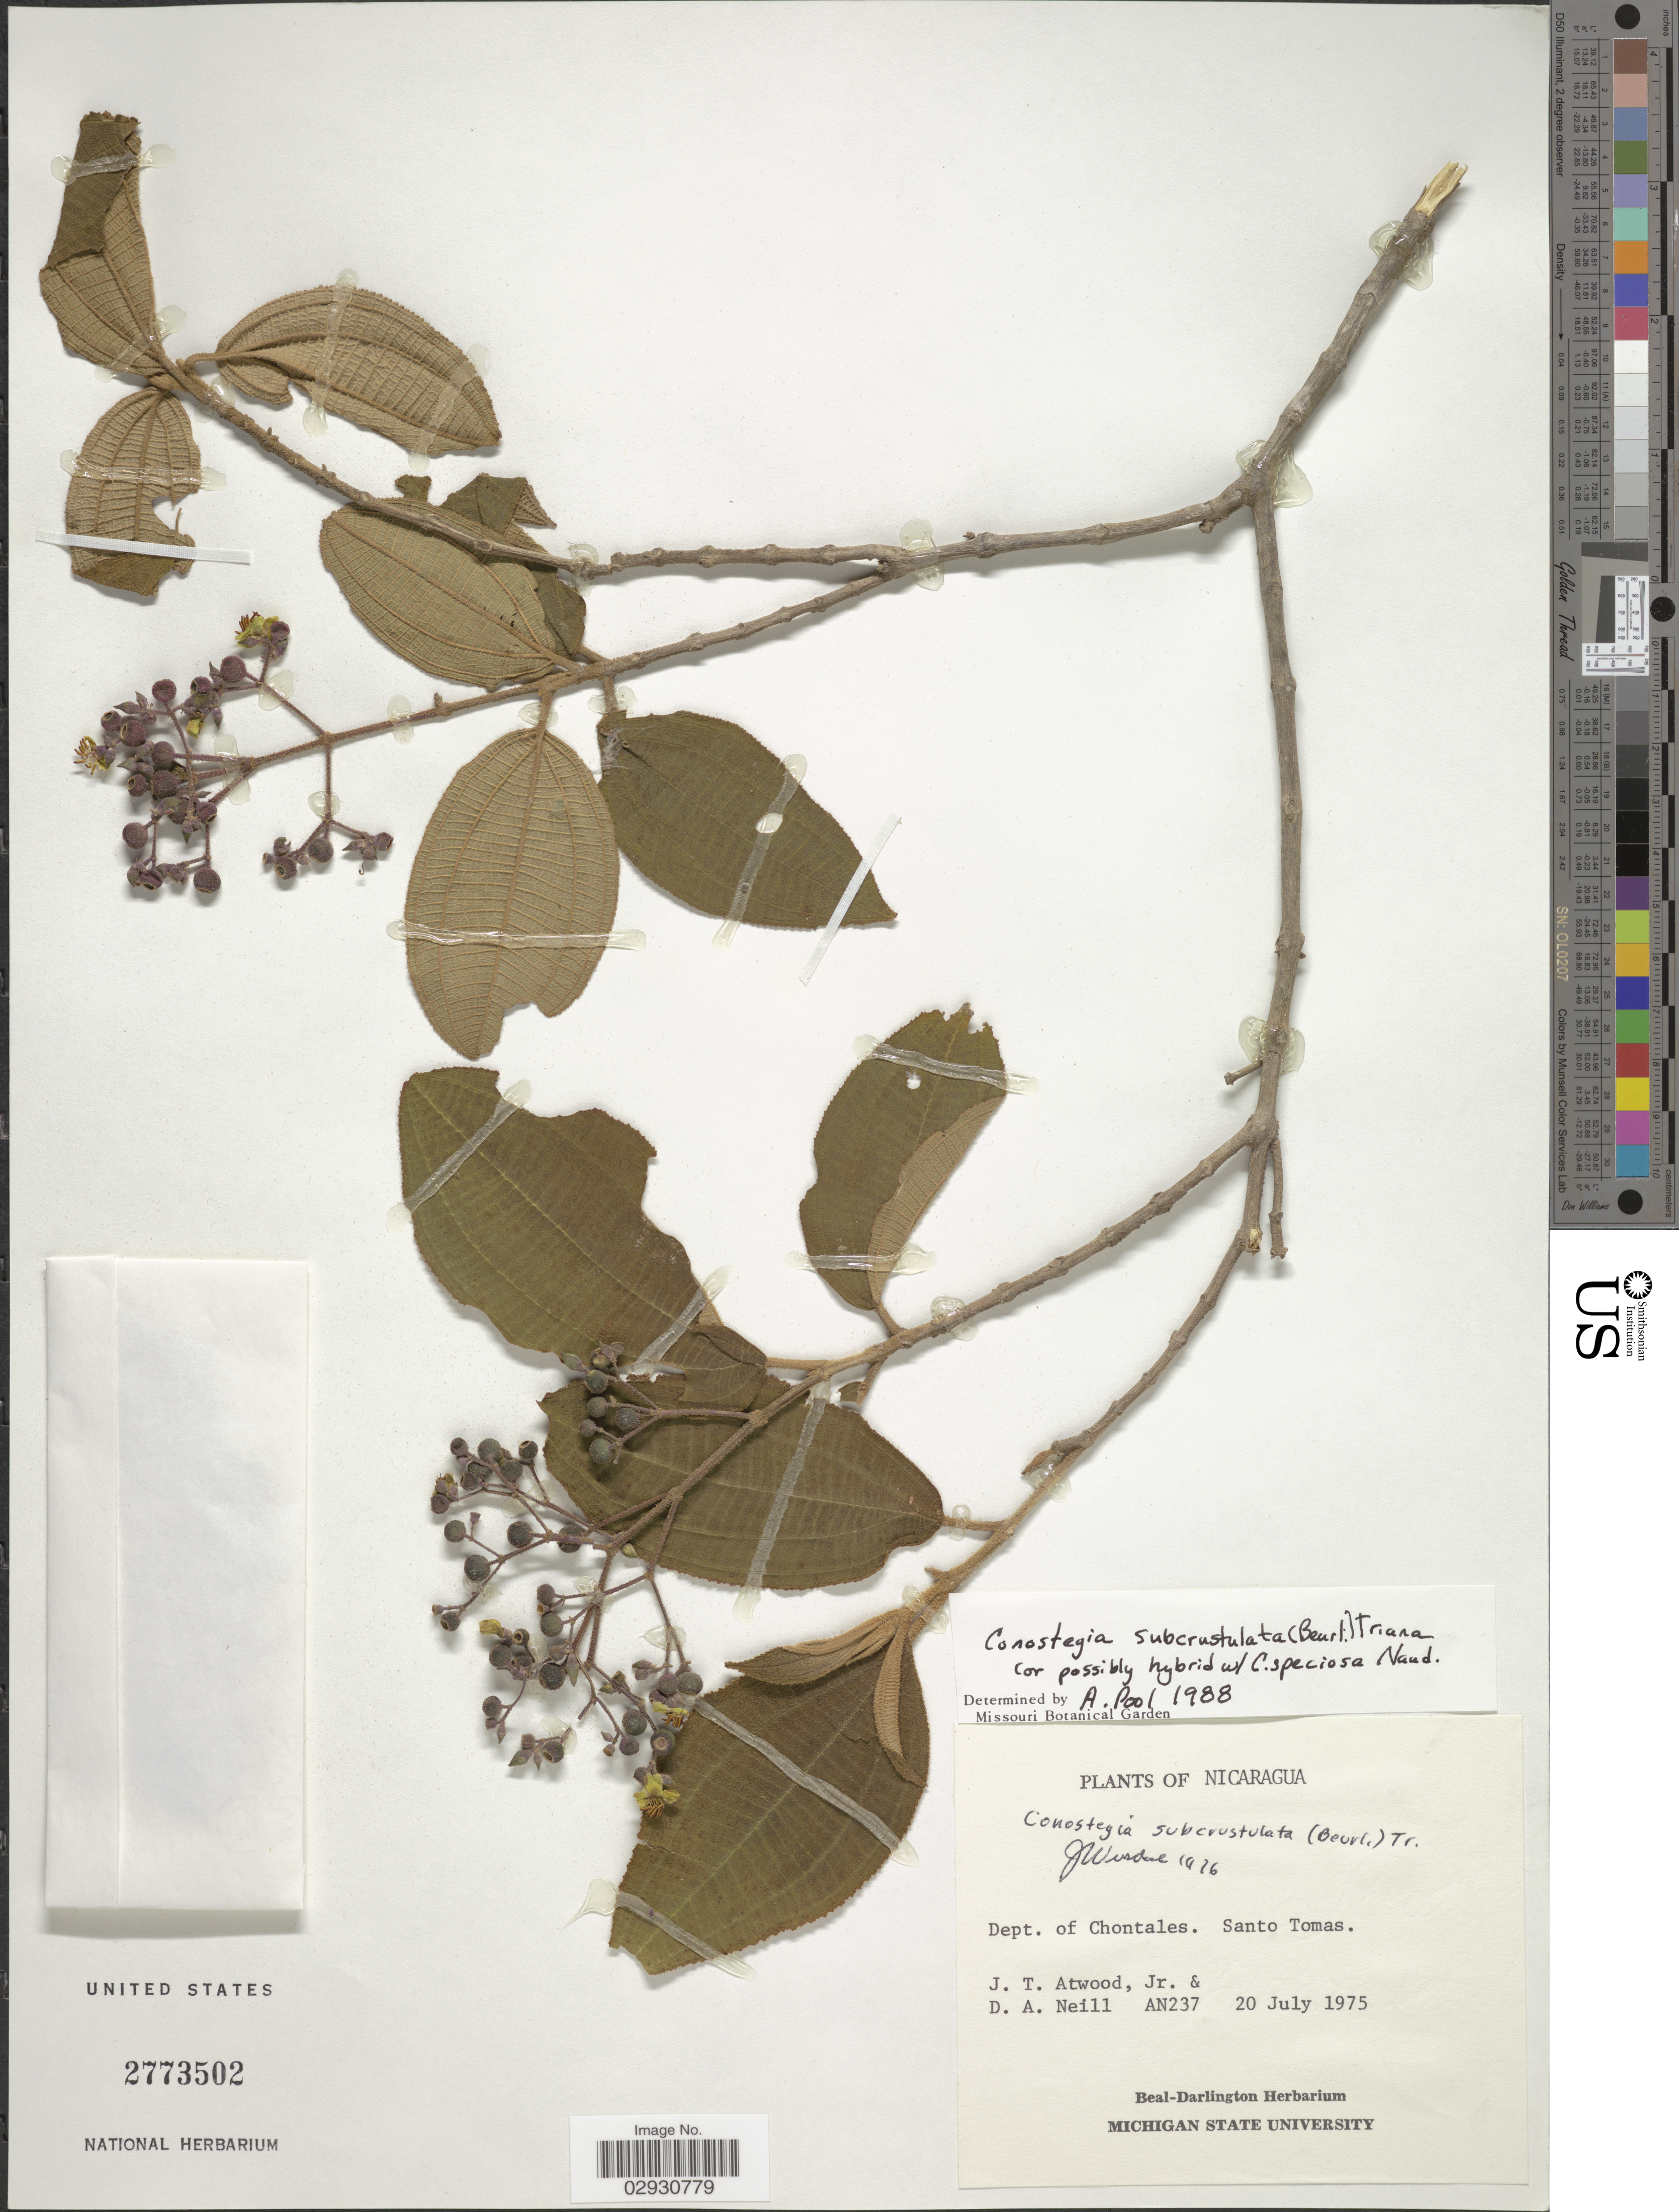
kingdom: Plantae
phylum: Tracheophyta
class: Magnoliopsida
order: Myrtales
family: Melastomataceae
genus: Conostegia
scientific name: Conostegia subcrustulata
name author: (Beurl.) Triana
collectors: J. Atwood & D. A. Neill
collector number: AN237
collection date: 1975-07-20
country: Nicaragua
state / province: Chontales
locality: Dept. of Chontales. Santo Tomas.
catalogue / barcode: US 2773502